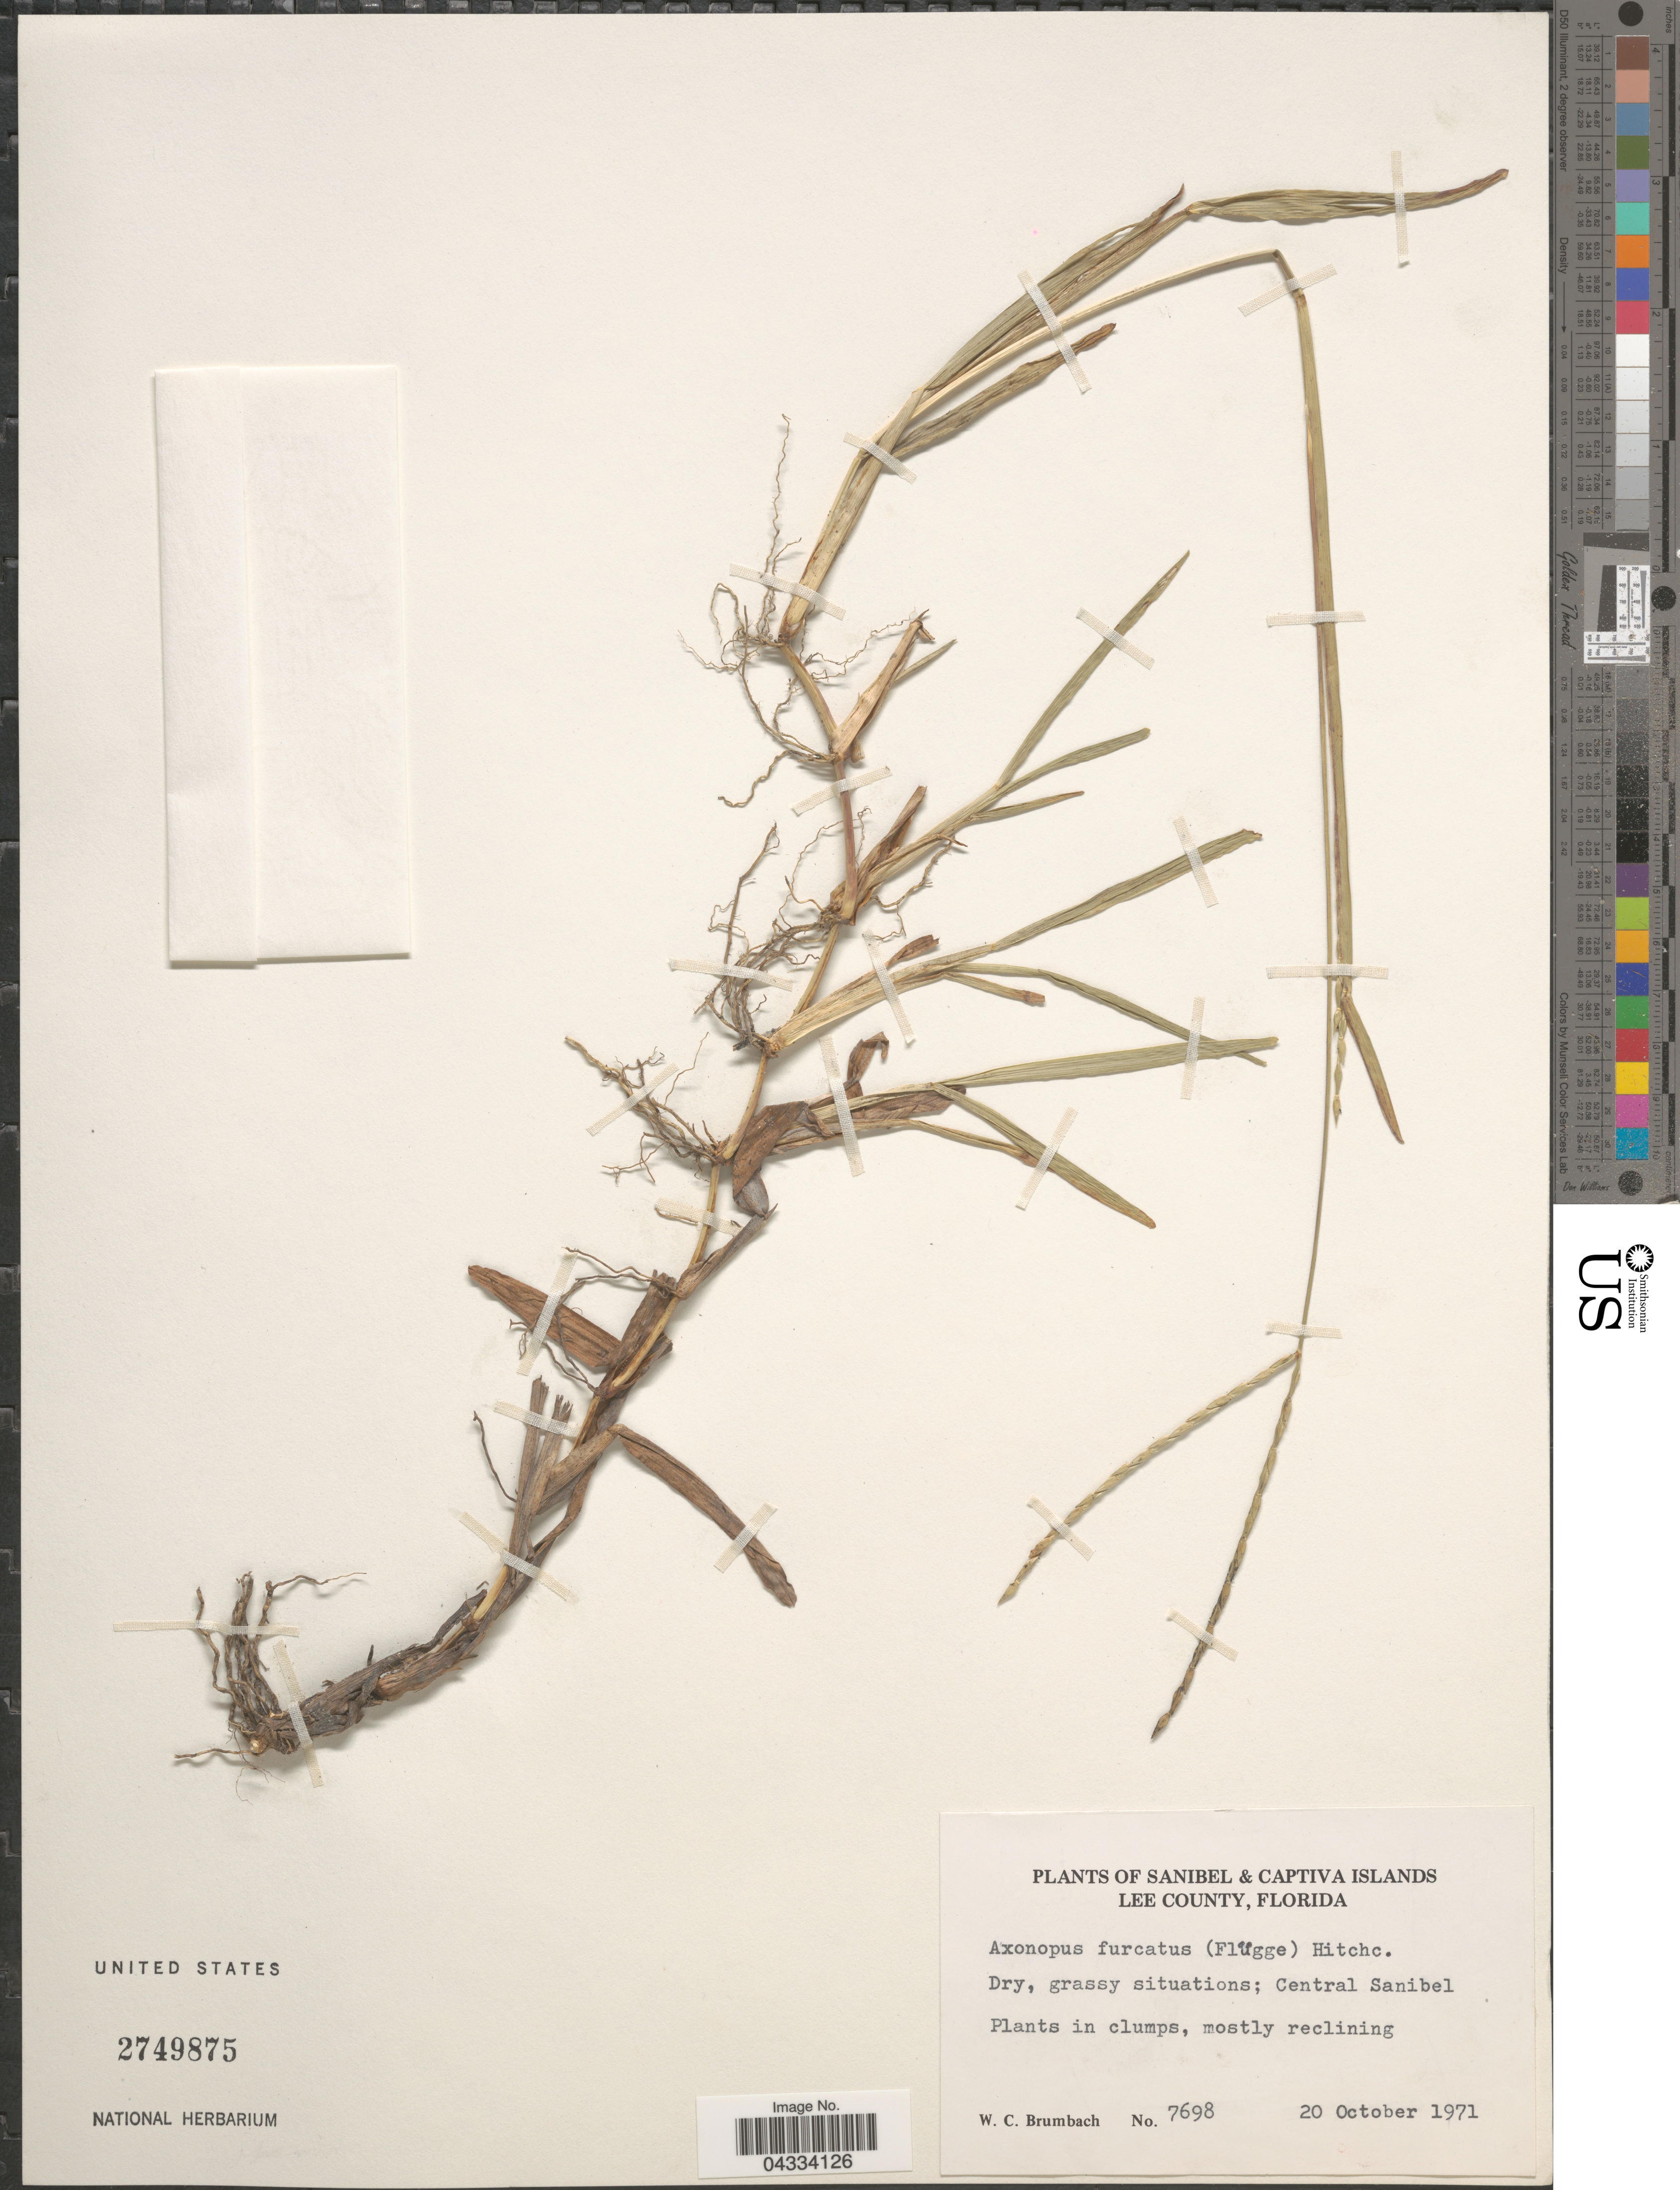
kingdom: Plantae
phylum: Tracheophyta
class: Liliopsida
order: Poales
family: Poaceae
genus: Axonopus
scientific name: Axonopus furcatus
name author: (Flüggé) Hitchc.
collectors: W. C. Brumbach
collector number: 7698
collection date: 1971-10-20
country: United States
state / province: Florida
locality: Sanibel & Captiva Islands. Lee County. Central Sanibel.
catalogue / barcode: US 2749875